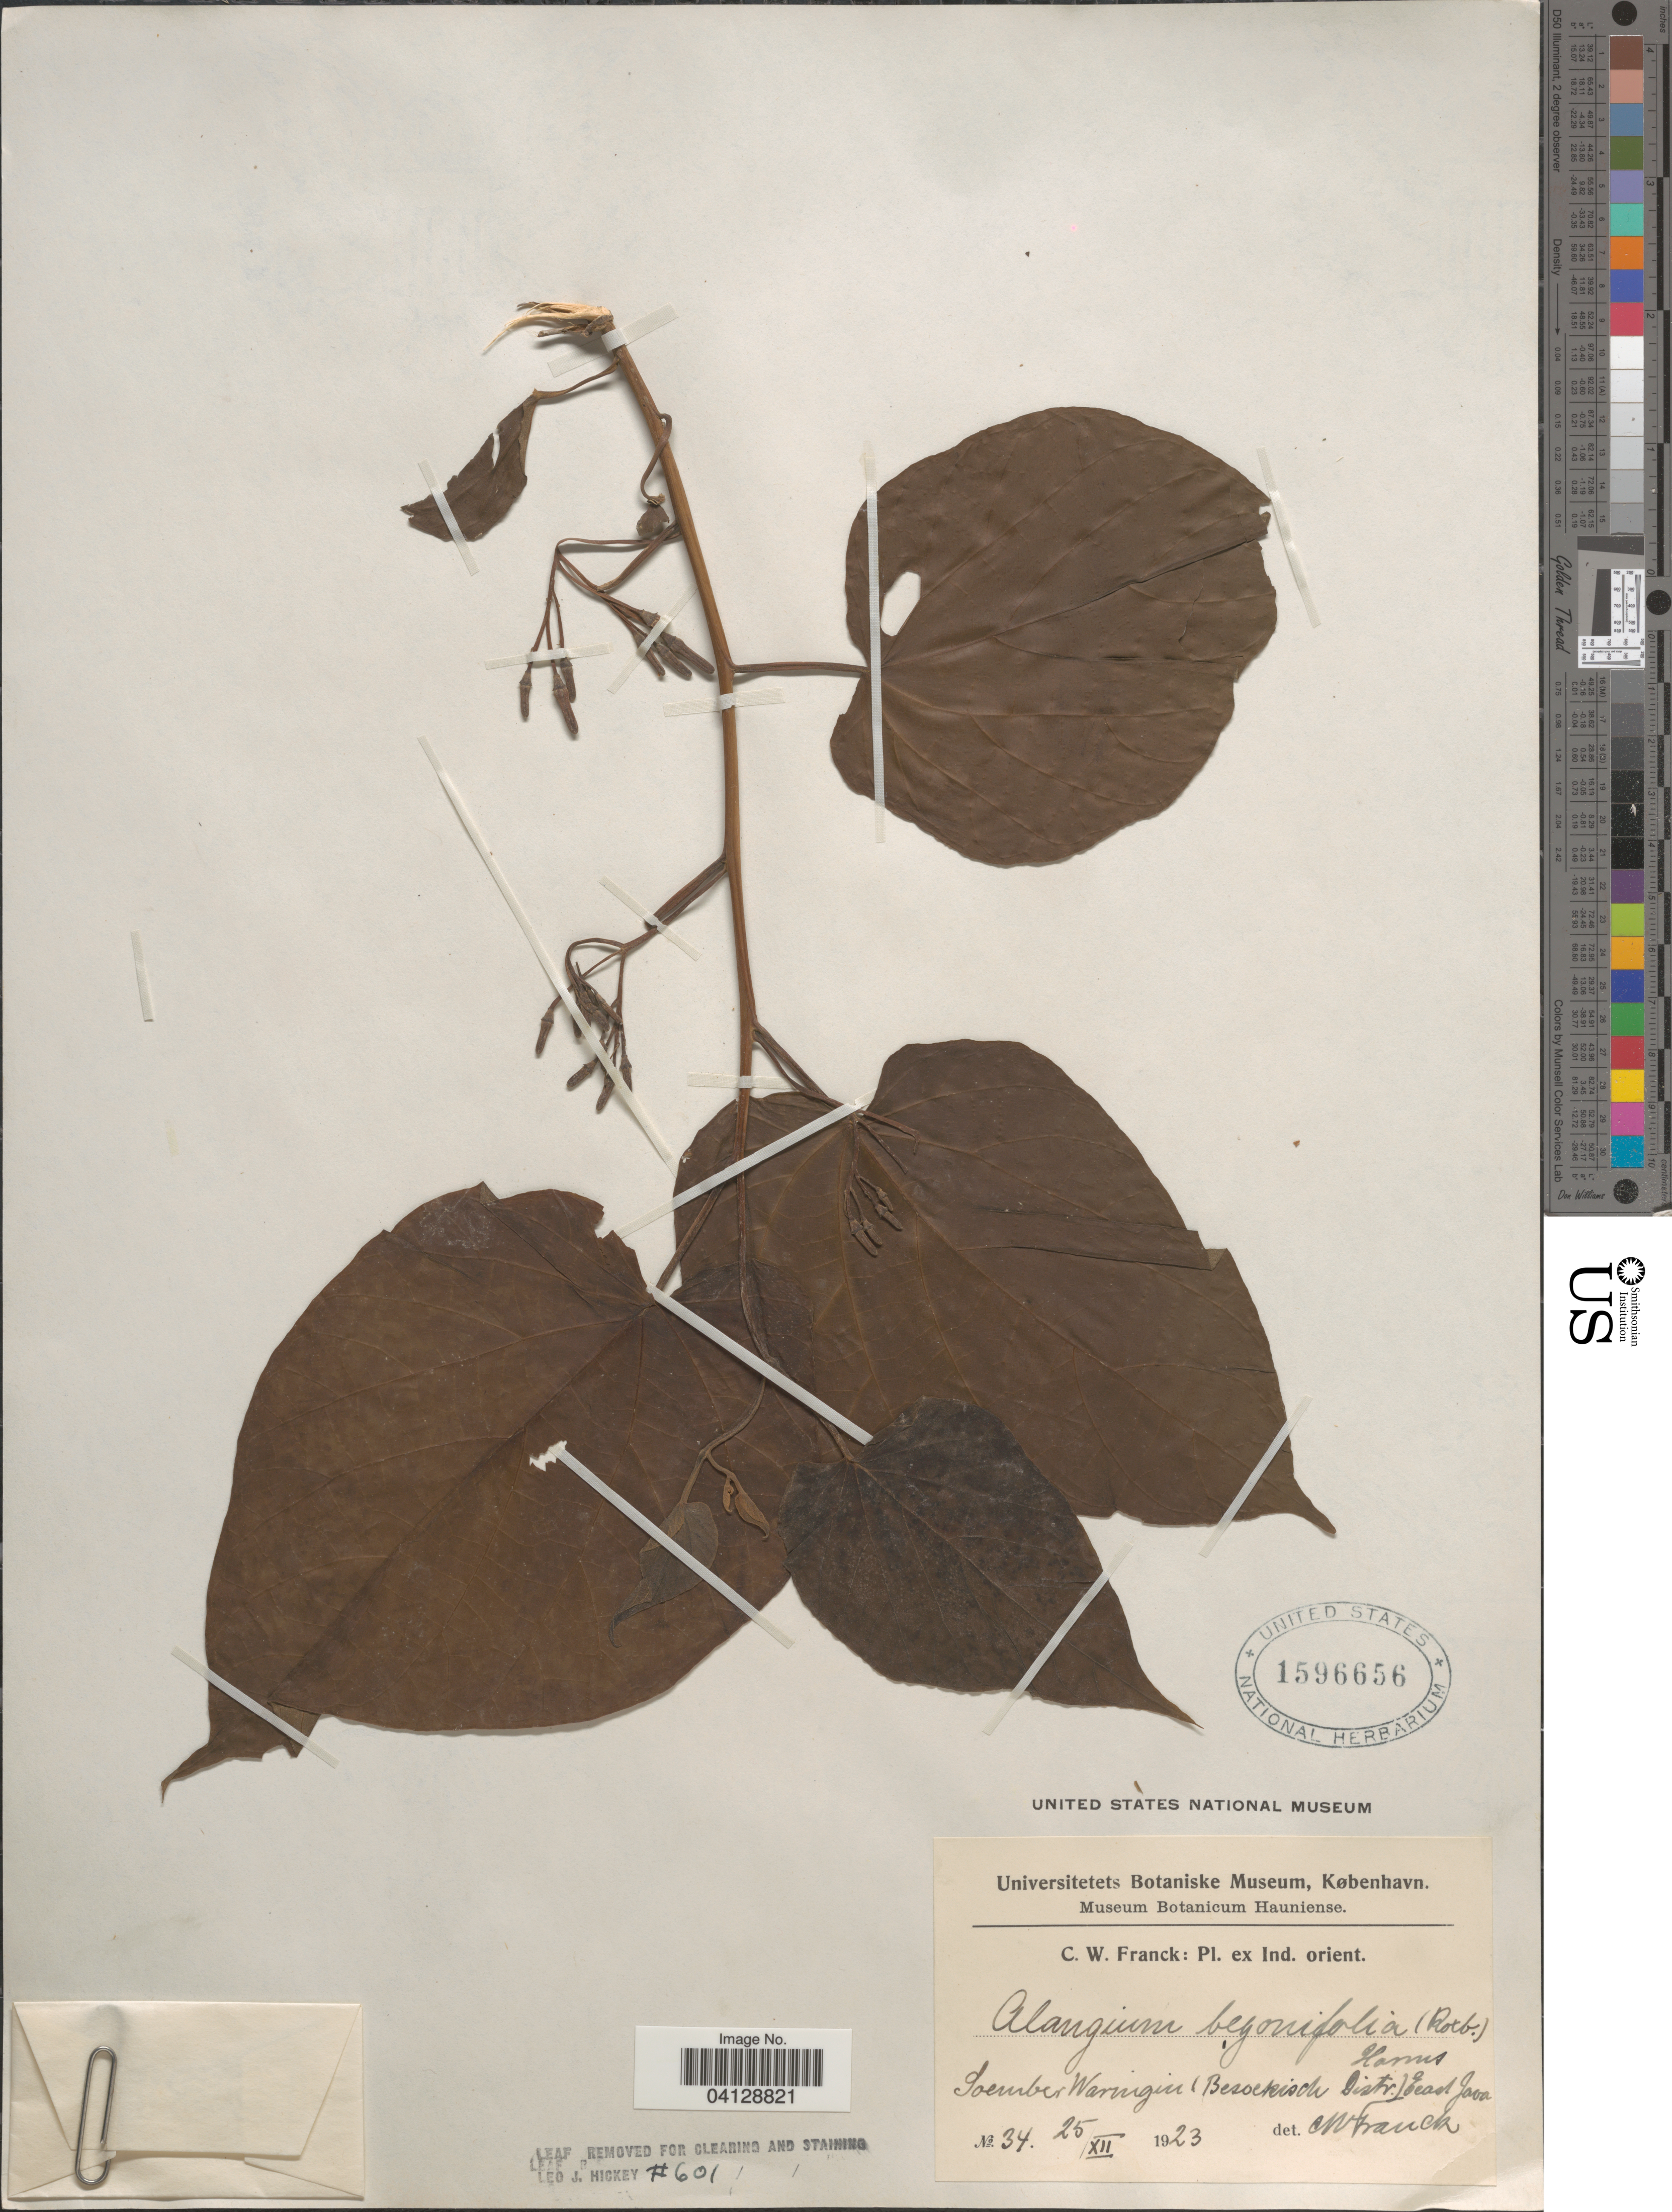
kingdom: Plantae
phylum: Tracheophyta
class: Magnoliopsida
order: Cornales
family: Cornaceae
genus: Alangium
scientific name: Alangium begoniifolium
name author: (Roxb.) Baill.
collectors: C. Franck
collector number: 34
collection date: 1923-12-25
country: Indonesia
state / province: Java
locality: Ind. orient. Soember Waringin (Besoekisch Distr.) East Java.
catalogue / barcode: US 1596656